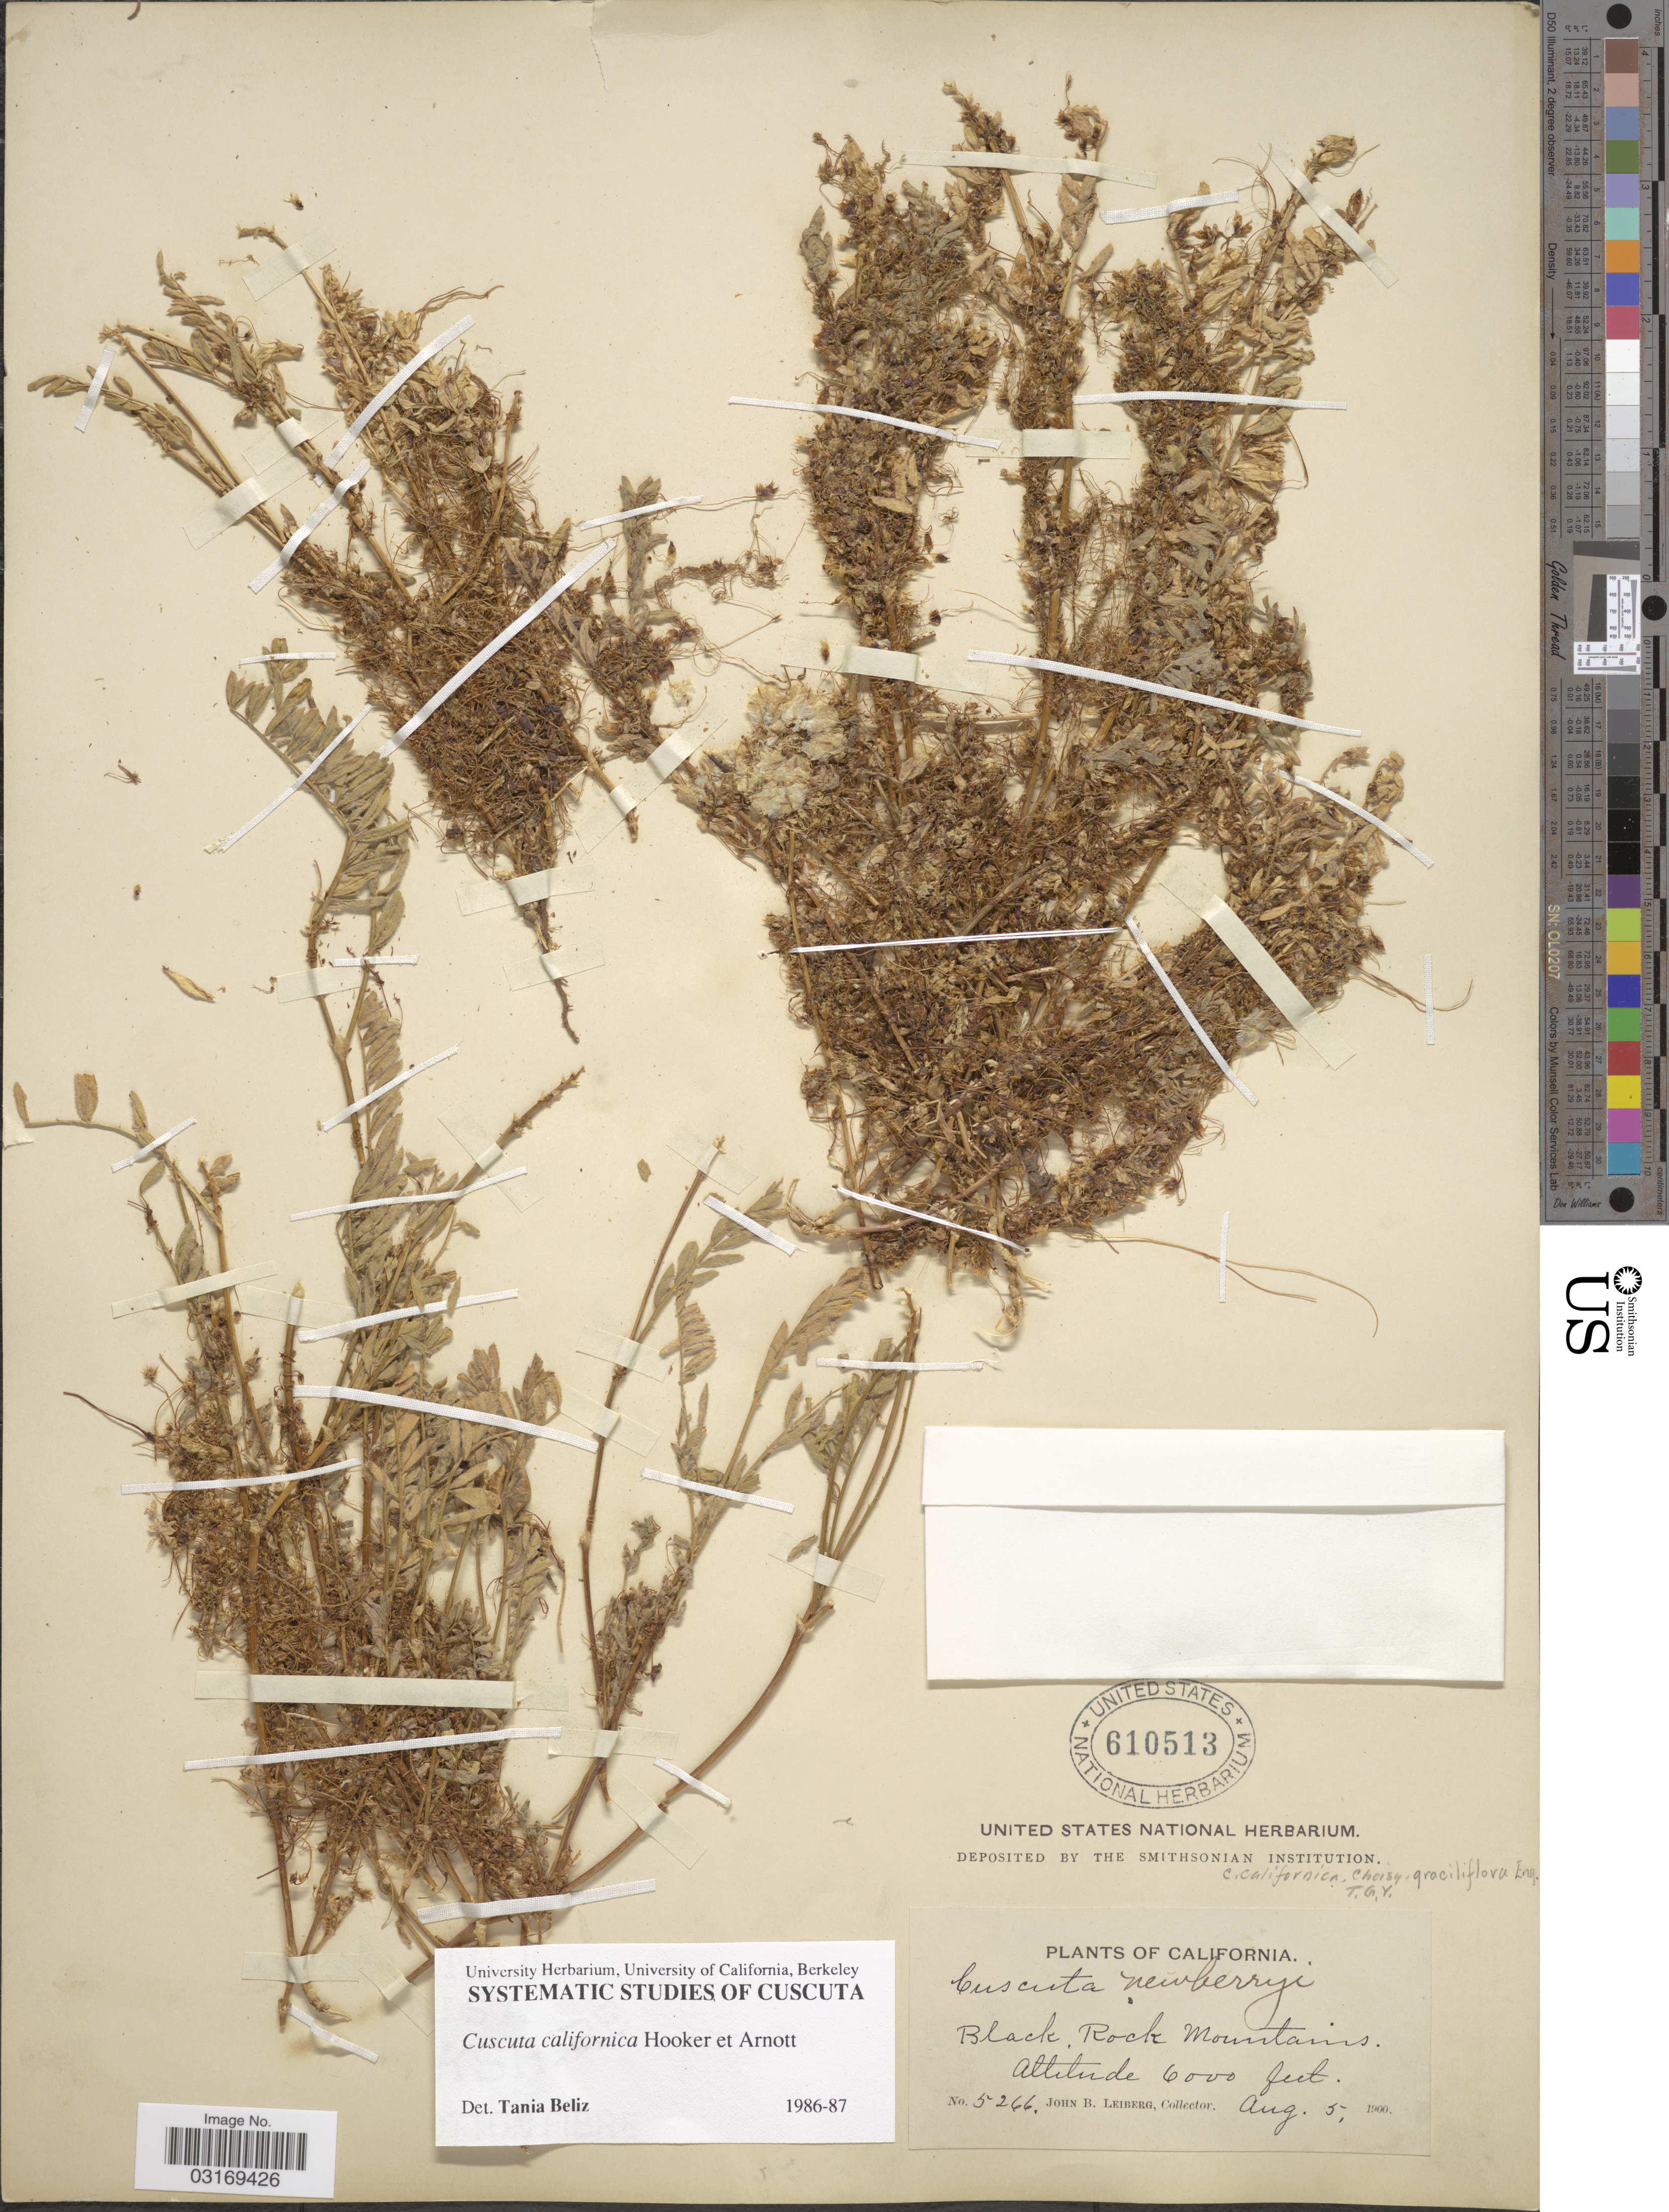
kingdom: Plantae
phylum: Tracheophyta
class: Magnoliopsida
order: Solanales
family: Convolvulaceae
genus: Cuscuta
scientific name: Cuscuta californica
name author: Hook. & Arn.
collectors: J. B. Leiberg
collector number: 5266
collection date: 1900-08-05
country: United States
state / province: California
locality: Black Rock Mountains.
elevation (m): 1829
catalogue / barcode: US 610513